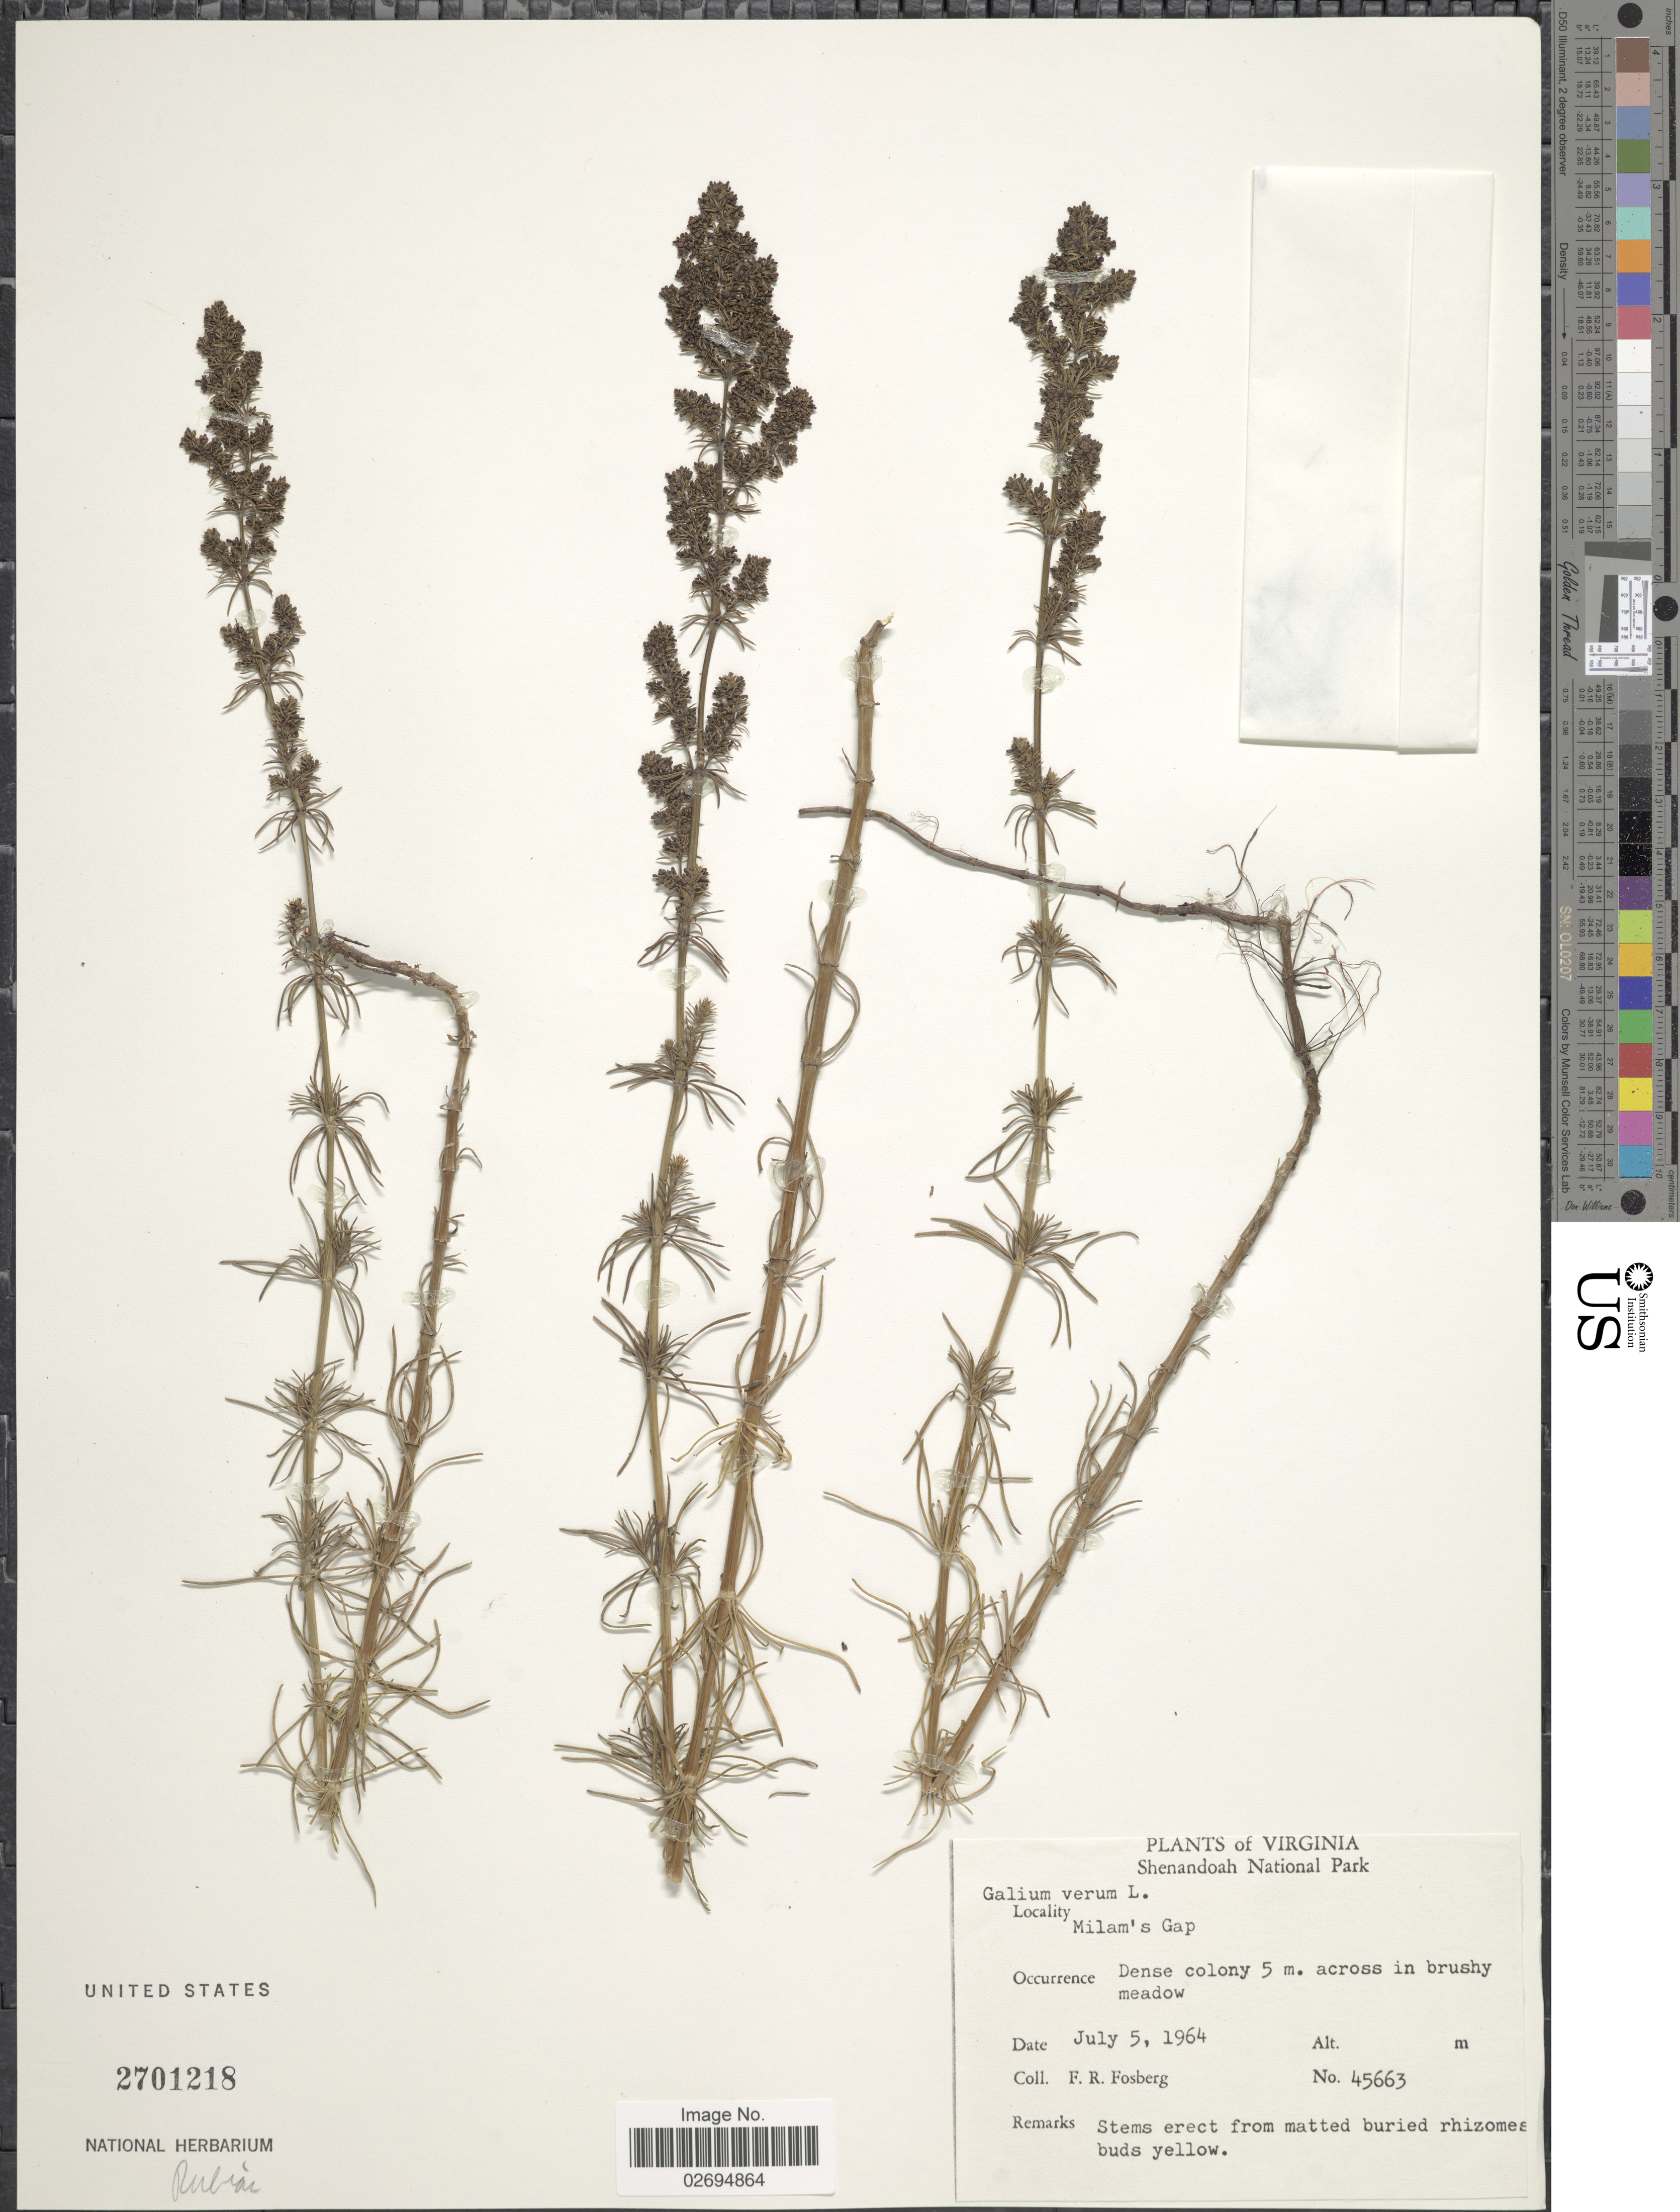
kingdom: Plantae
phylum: Tracheophyta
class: Magnoliopsida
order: Gentianales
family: Rubiaceae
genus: Galium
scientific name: Galium verum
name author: L.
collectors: F. R. Fosberg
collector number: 45663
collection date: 1964-07-05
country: United States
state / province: Virginia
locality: Shenandoah National Park, Milam's Gap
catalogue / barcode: US 2701218